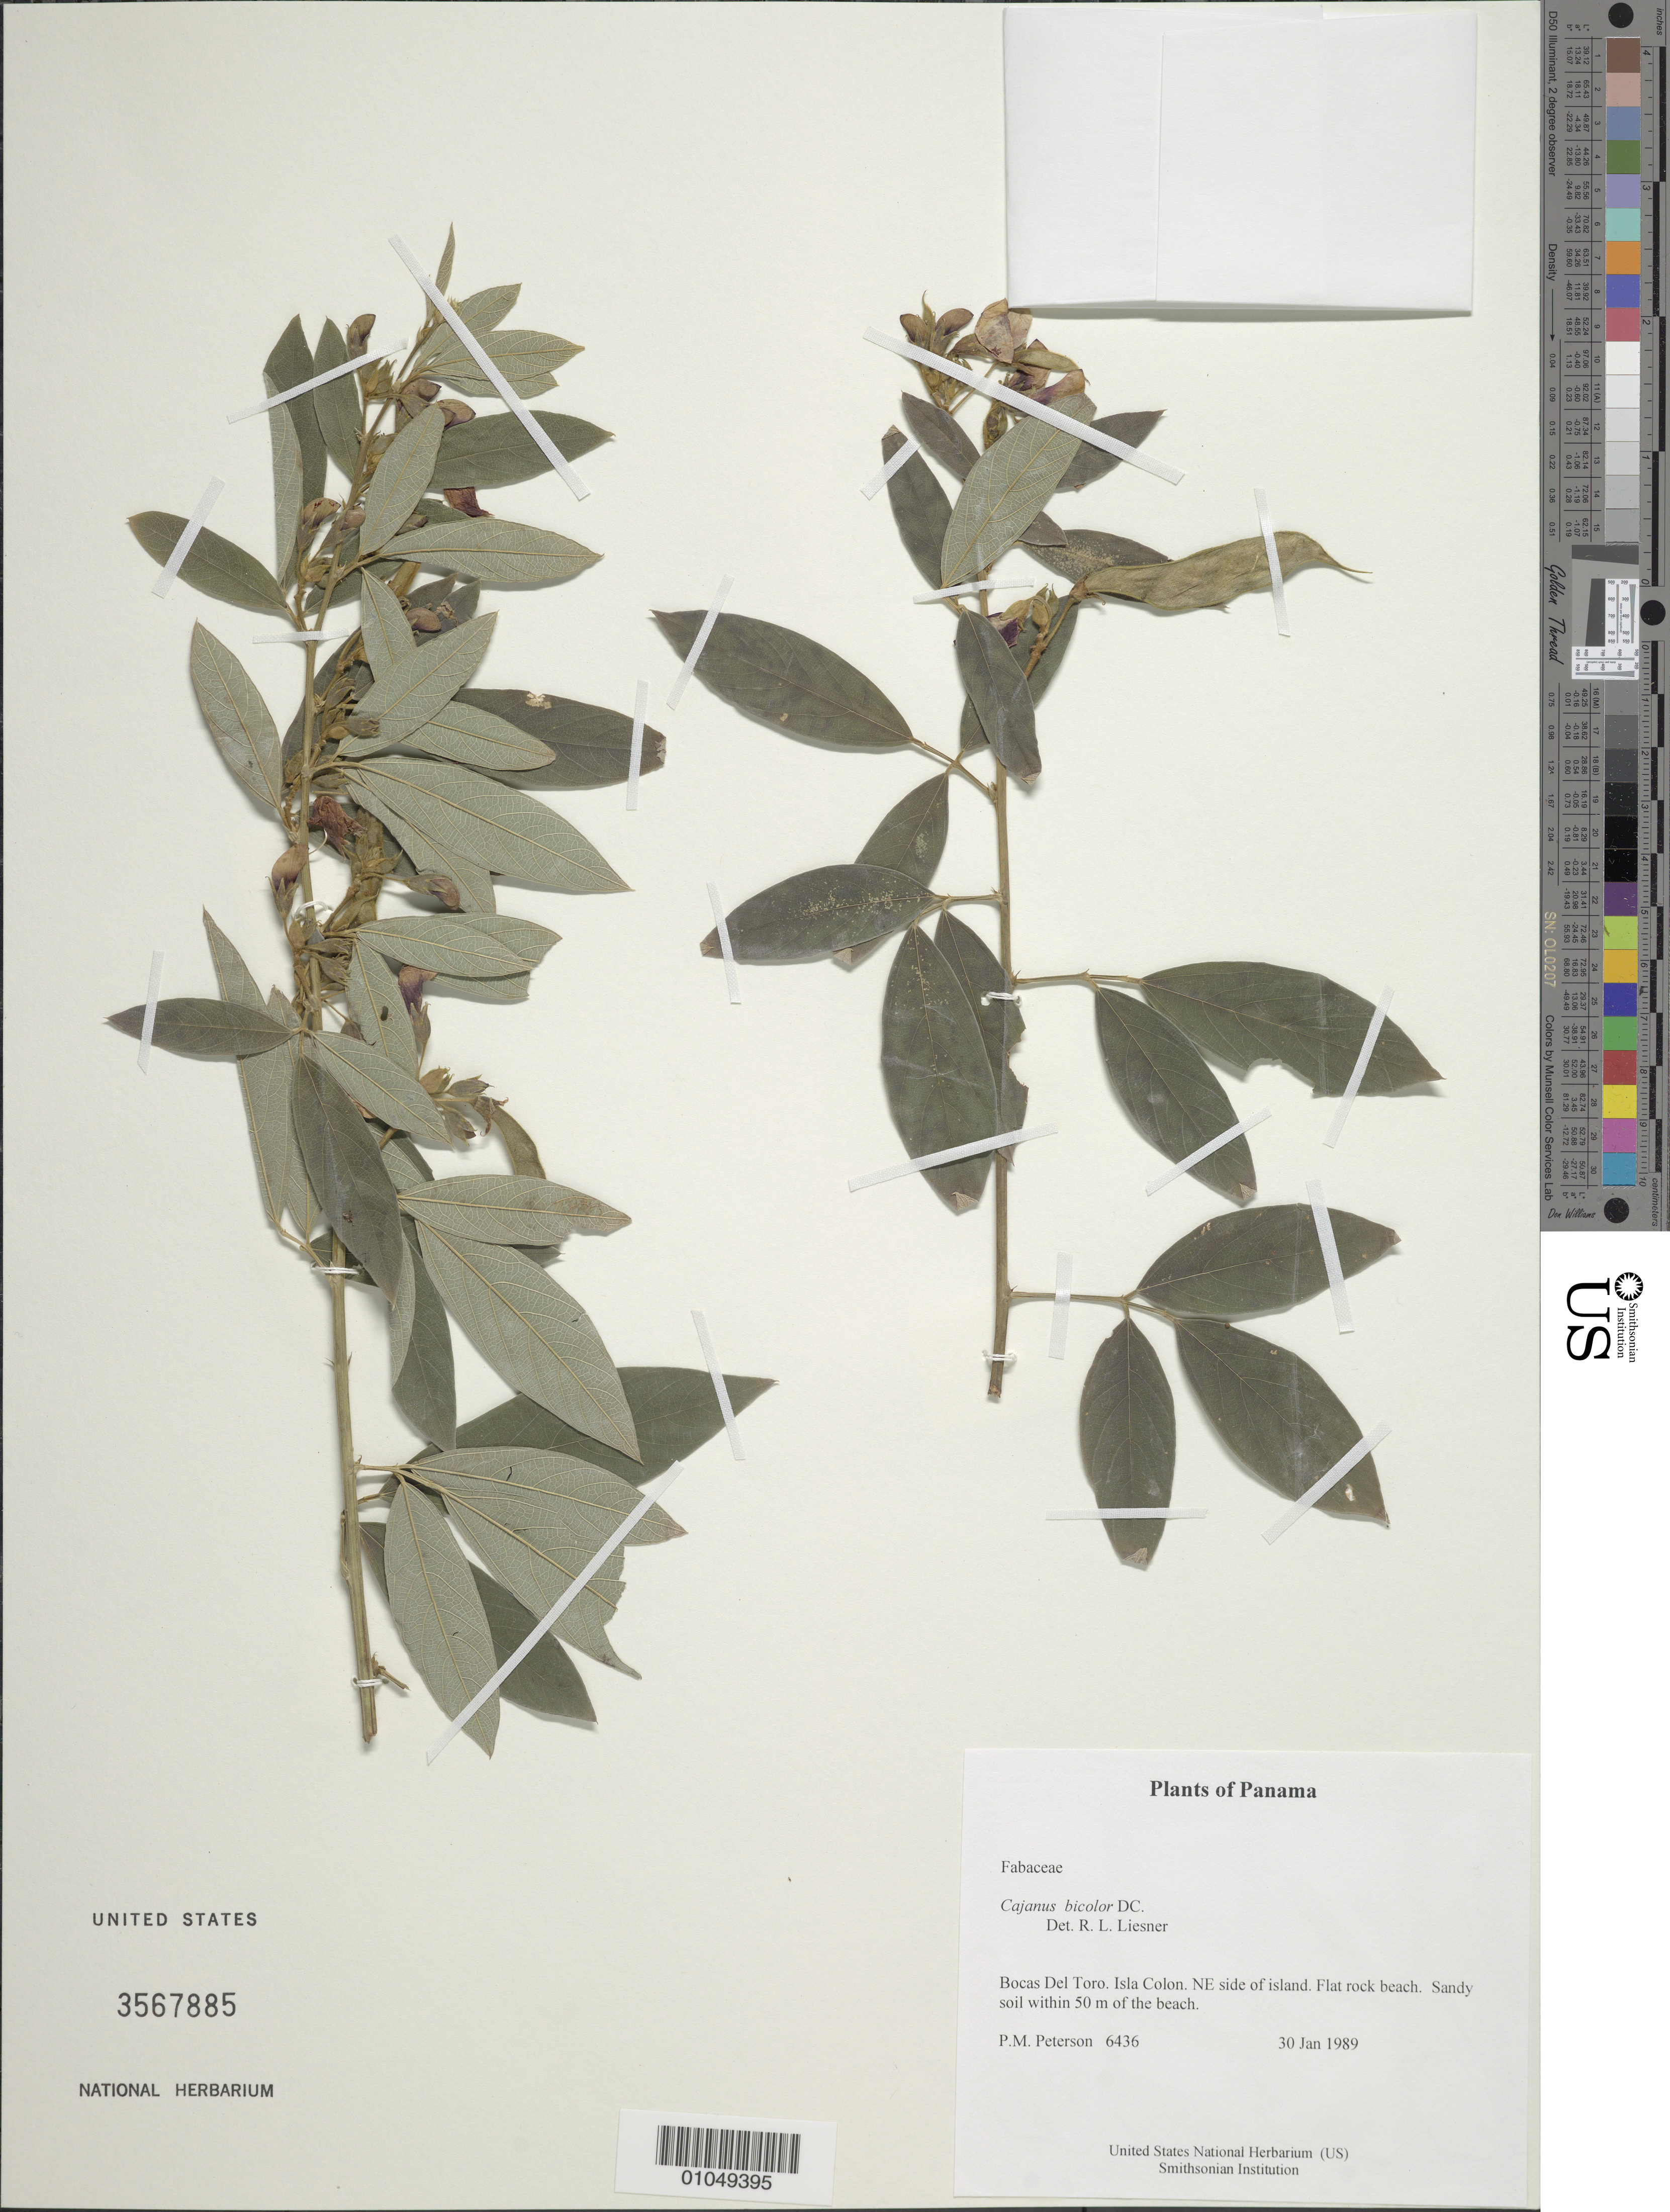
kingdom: Plantae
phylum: Tracheophyta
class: Magnoliopsida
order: Fabales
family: Fabaceae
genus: Cajanus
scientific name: Cajanus cajan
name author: (L.) Huth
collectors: P. M. Peterson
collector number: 06436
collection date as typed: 30 Jan 1989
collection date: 1989-01-30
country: Panama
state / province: Bocas del Toro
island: Colón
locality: NE side of island.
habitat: Flat rock beach. Sandy soil within 50 m of the beach.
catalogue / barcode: US 3567885